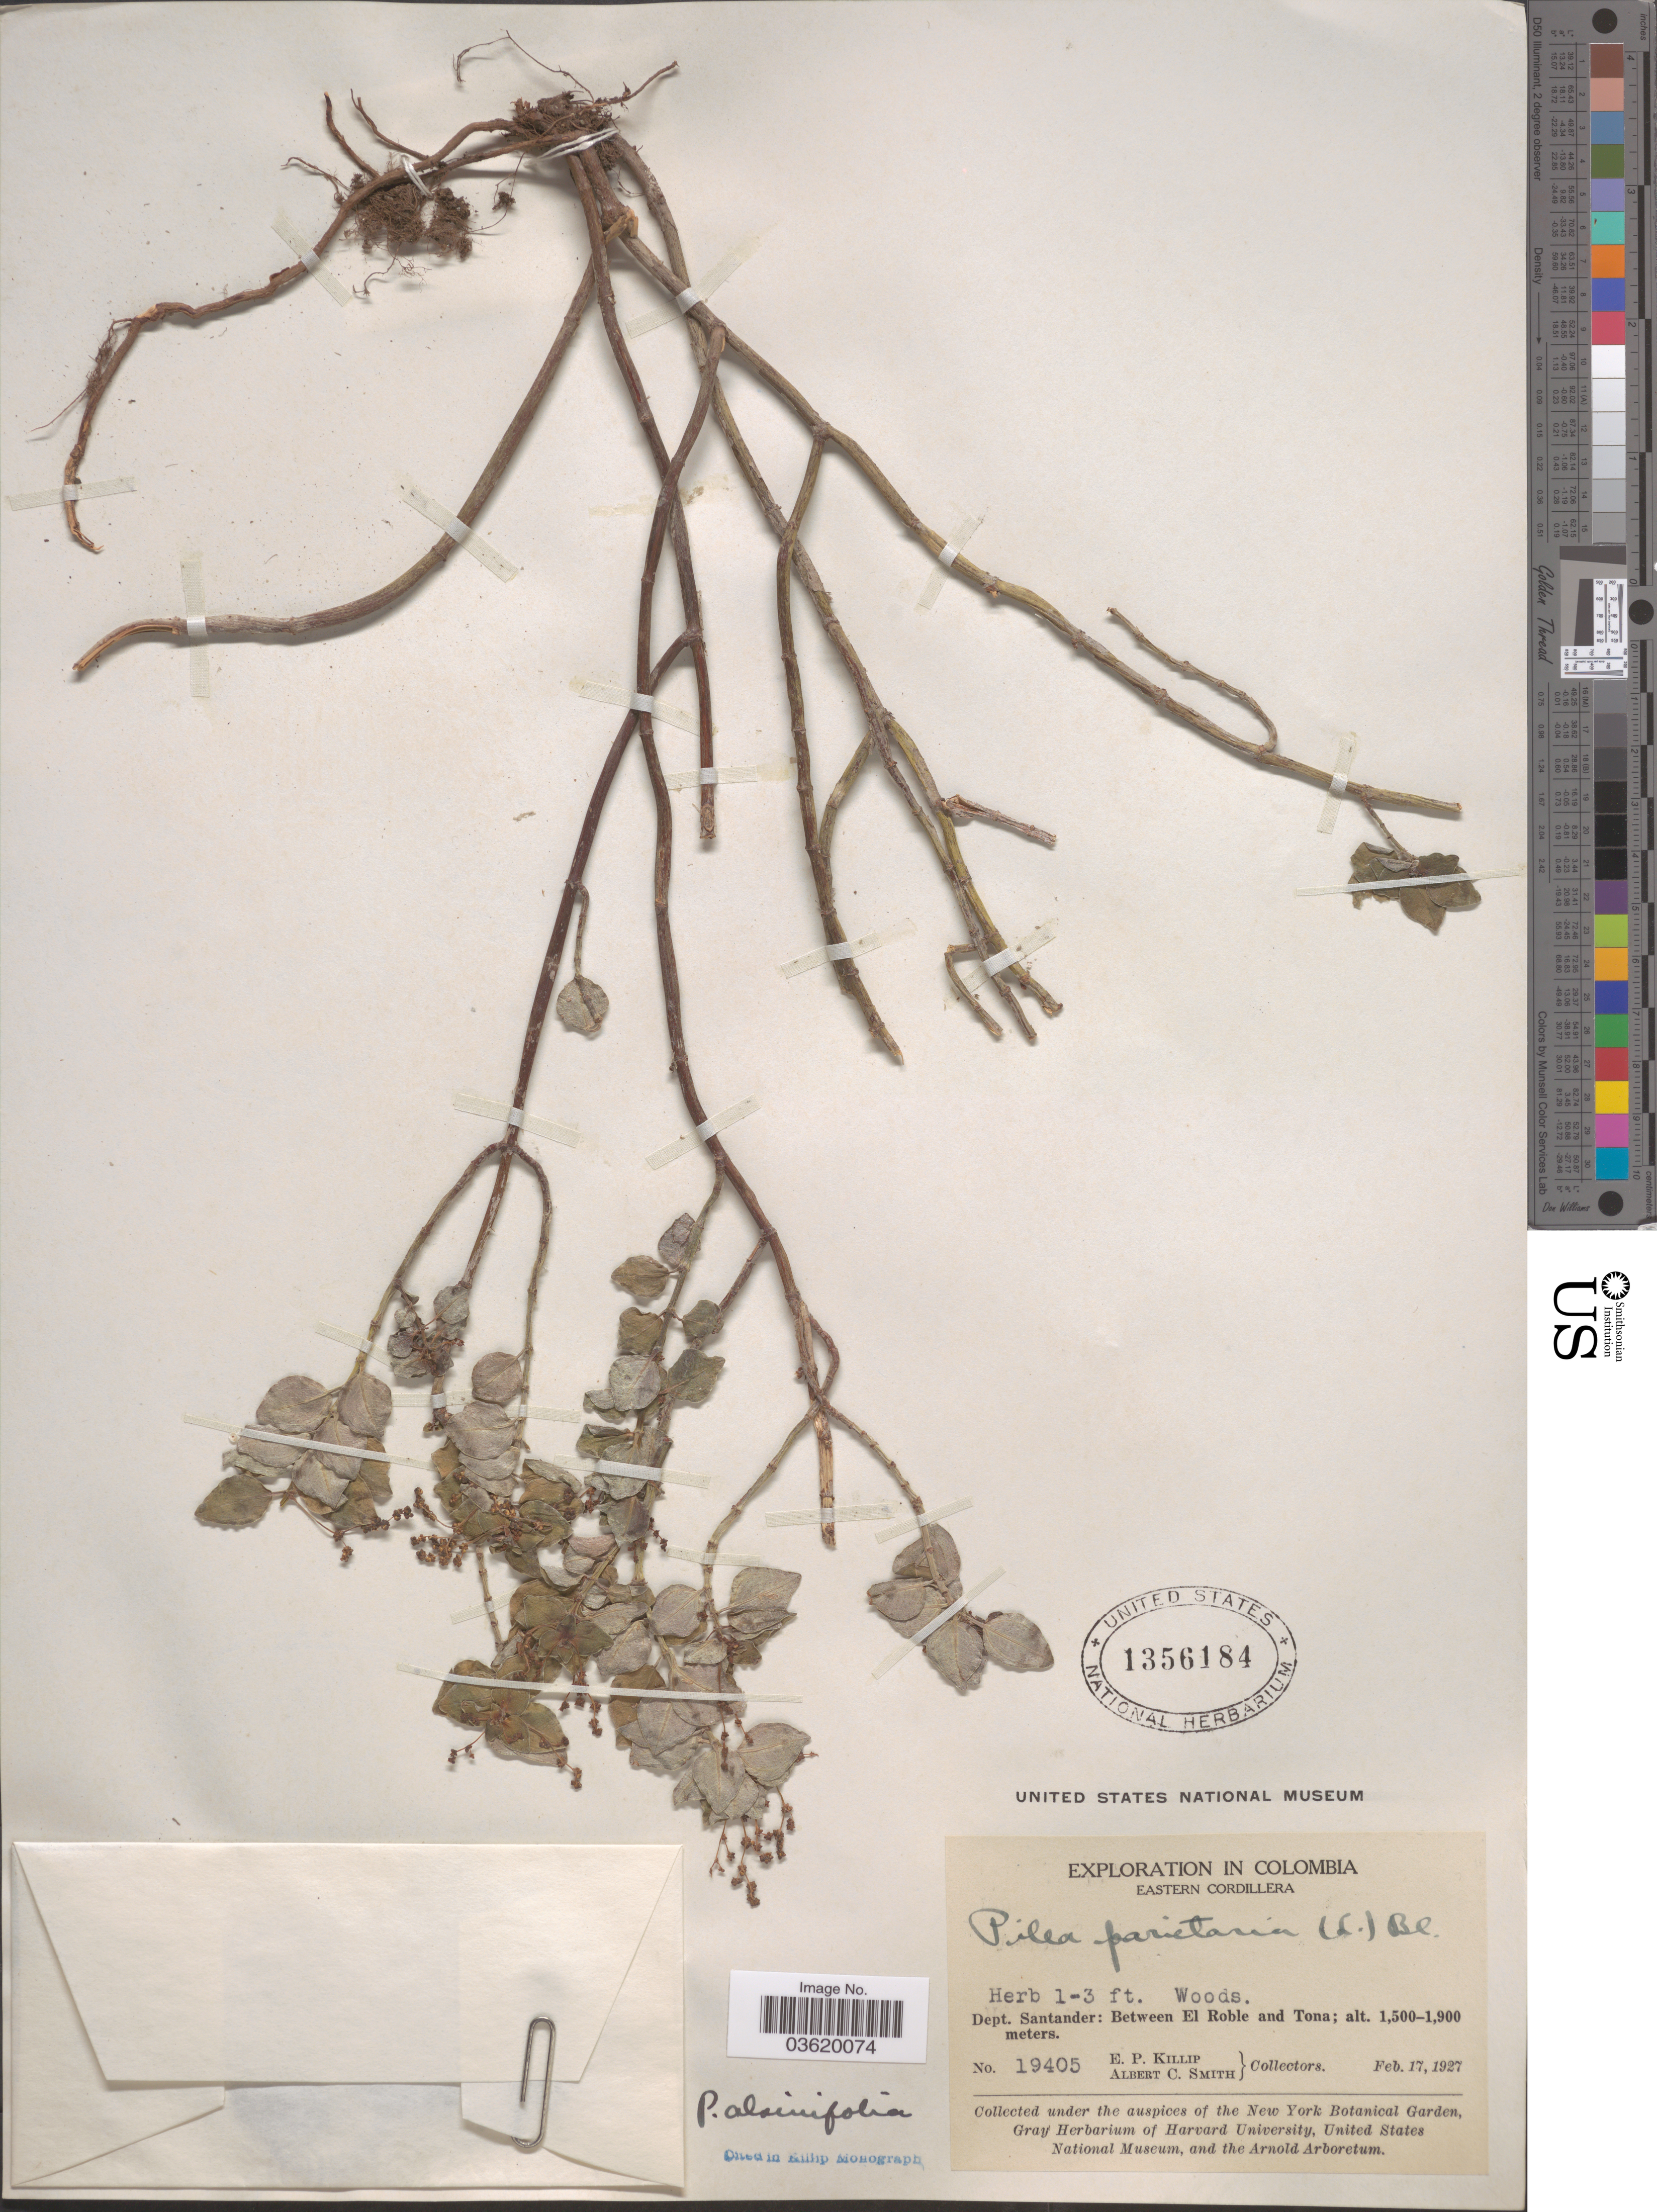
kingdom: Plantae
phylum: Tracheophyta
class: Magnoliopsida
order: Rosales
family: Urticaceae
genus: Pilea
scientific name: Pilea alsinifolia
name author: Wedd.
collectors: E. P. Killip & A. C. Smith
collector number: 19405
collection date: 1927-02-17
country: Colombia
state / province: Santander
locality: Eastern Cordillera. Dept. Santander: Between El Roble and Tona.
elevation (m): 1500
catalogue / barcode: US 1356184